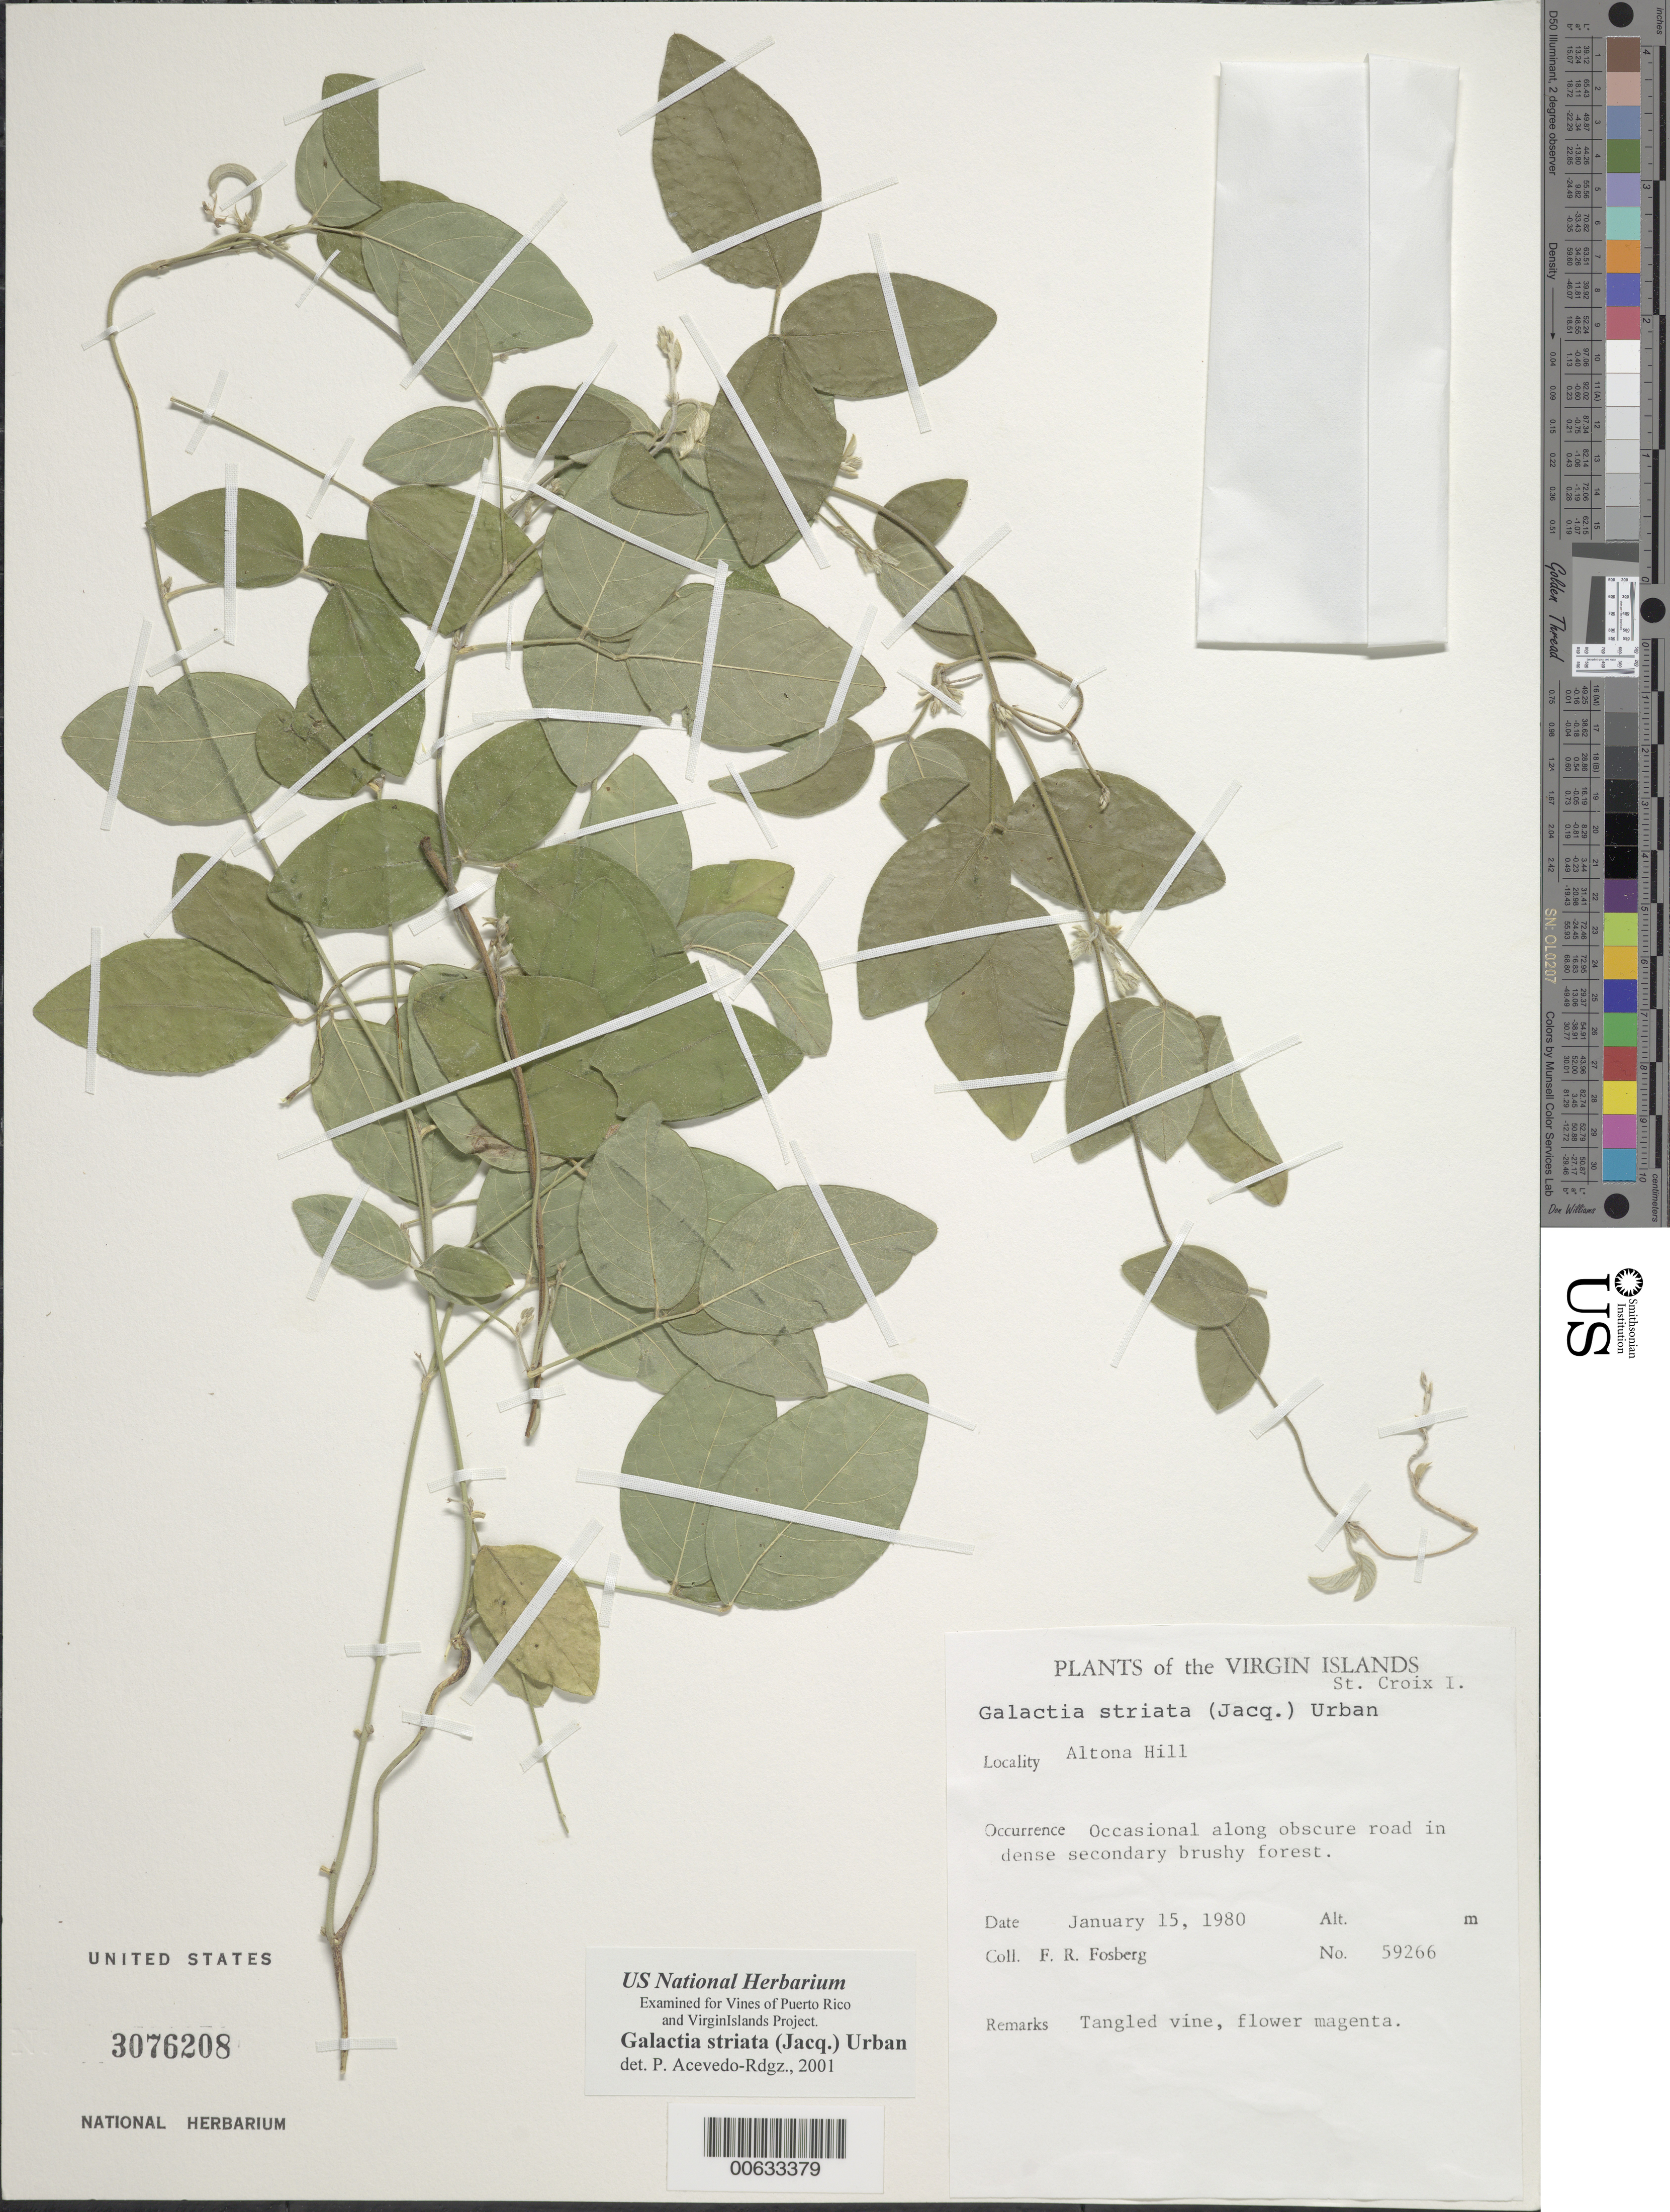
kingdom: Plantae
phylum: Tracheophyta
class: Magnoliopsida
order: Fabales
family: Fabaceae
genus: Galactia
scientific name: Galactia striata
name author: (Jacq.) Urb.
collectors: F. R. Fosberg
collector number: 59266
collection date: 1980-01-15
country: U.S. Virgin Islands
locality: The Virgin Island, St. Croix I, Altona HIll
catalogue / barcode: US 3076208